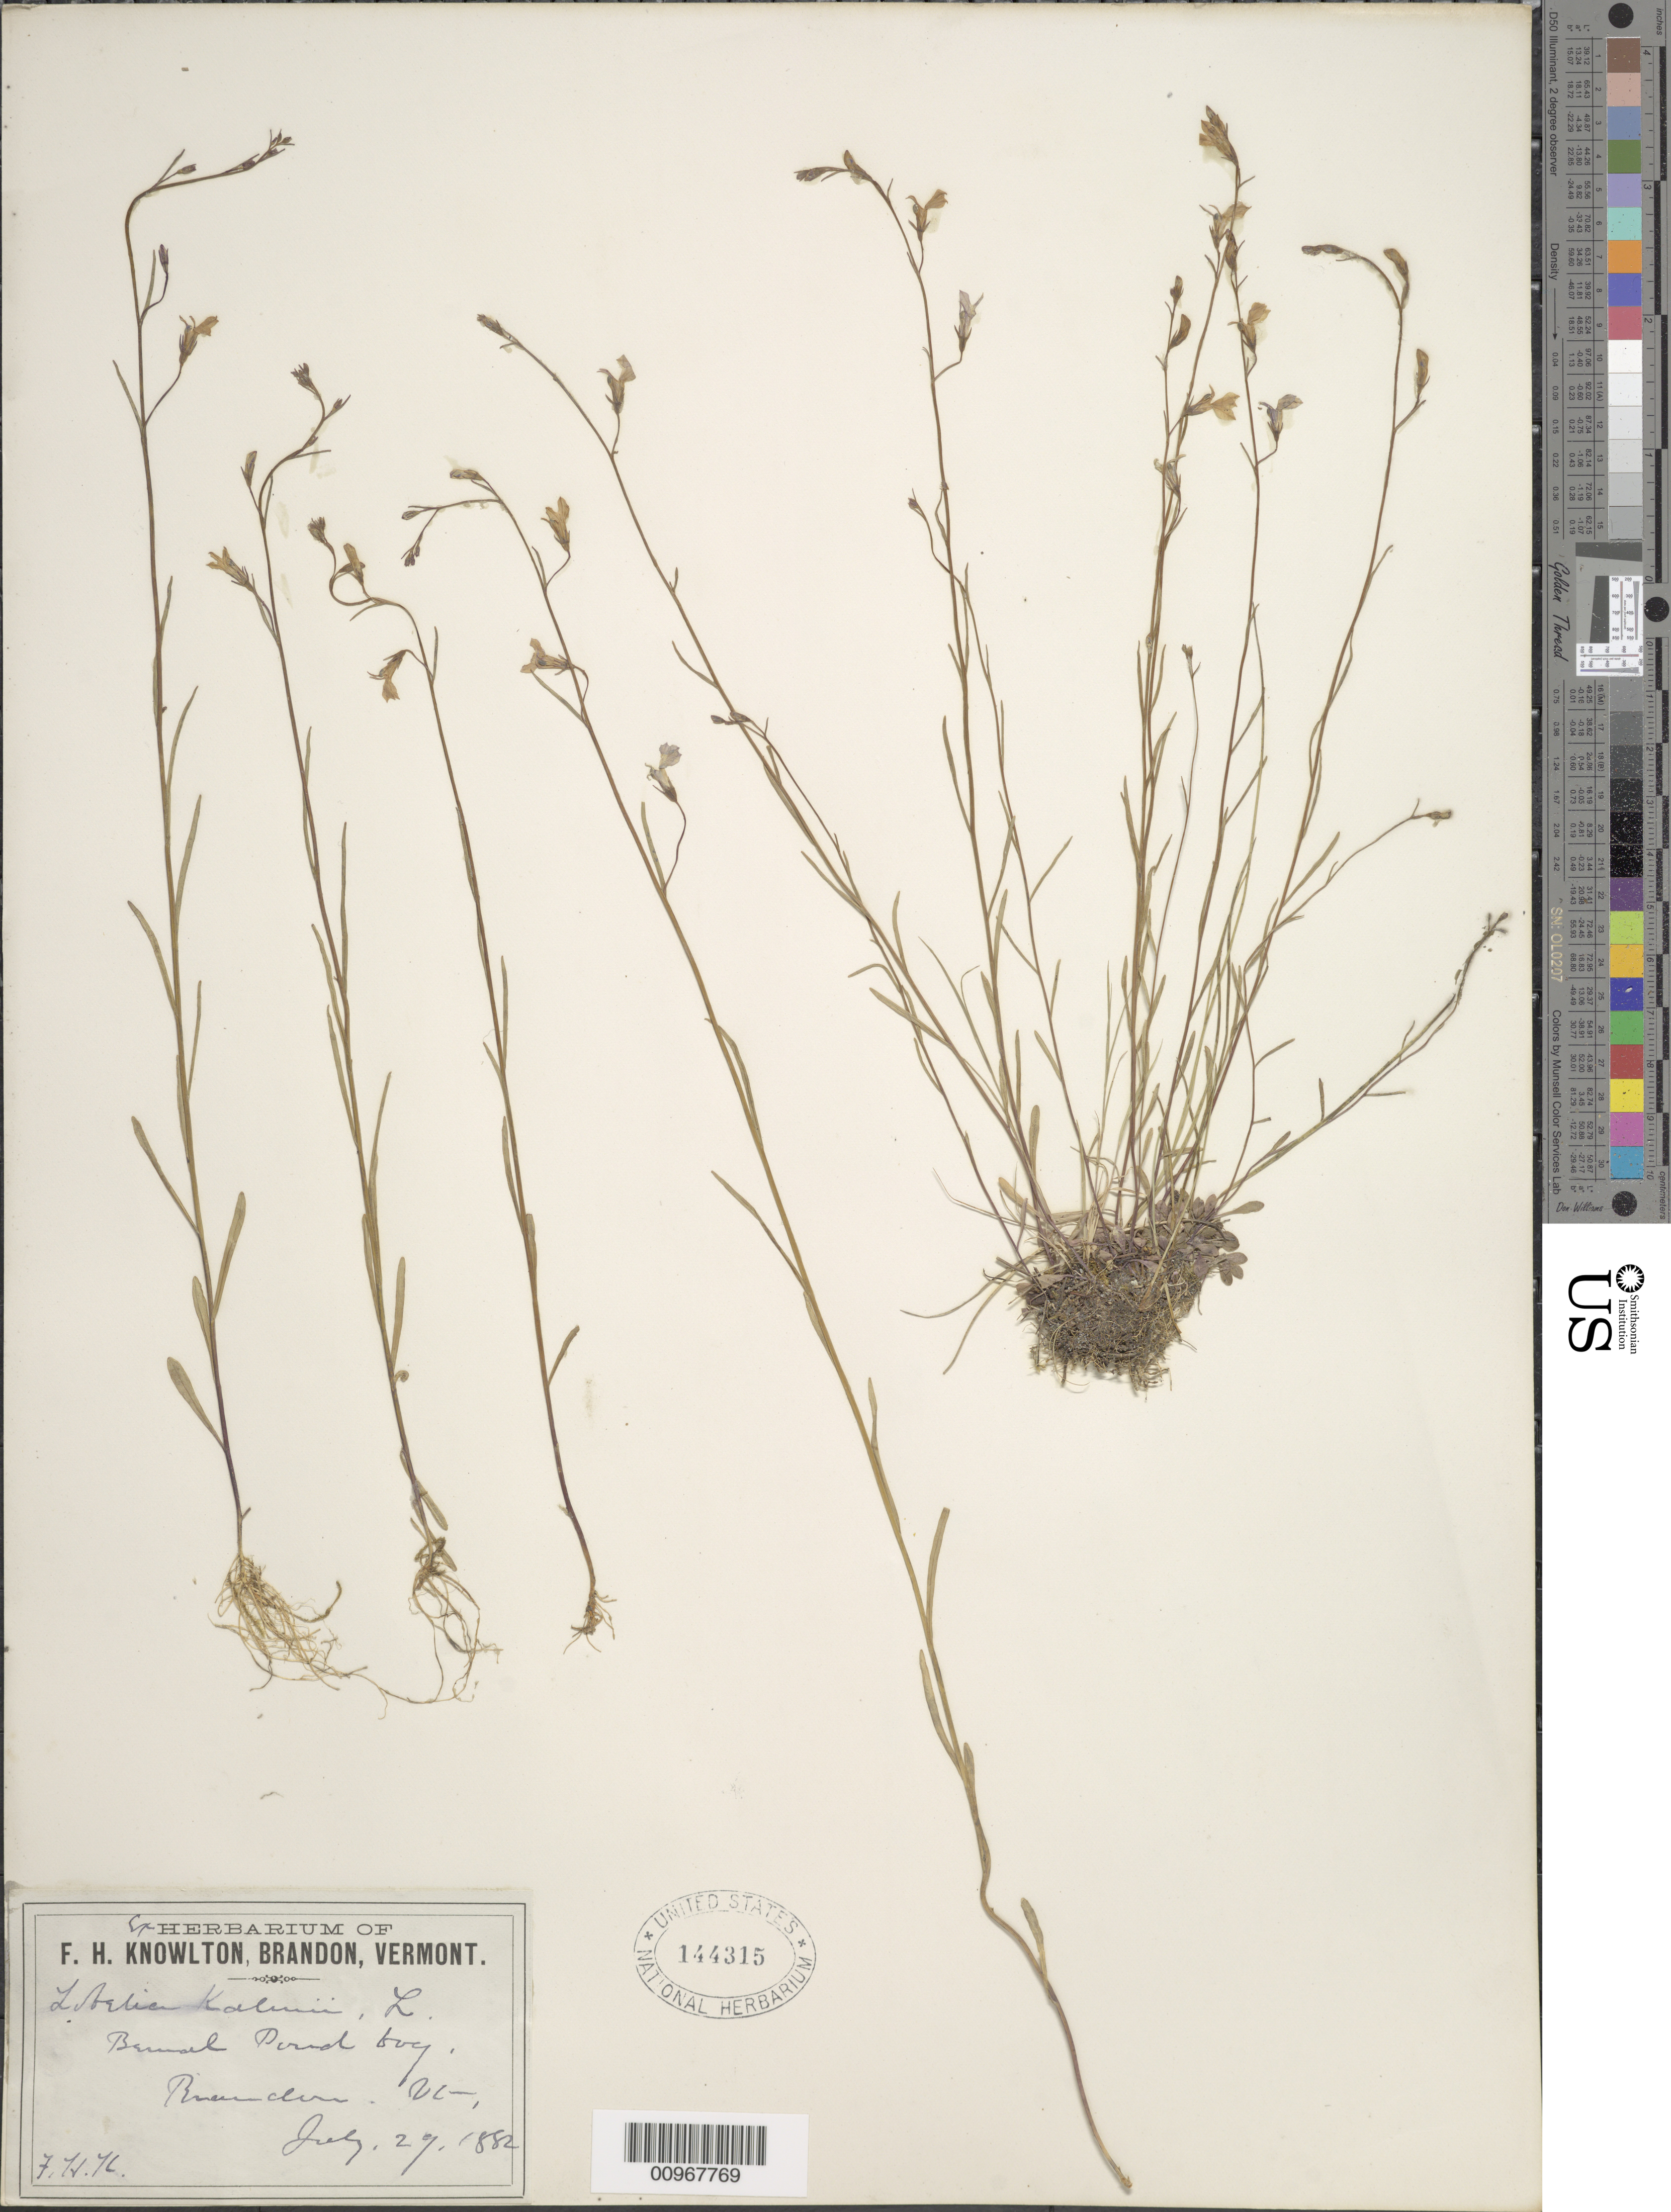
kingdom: Plantae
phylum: Tracheophyta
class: Magnoliopsida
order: Asterales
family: Campanulaceae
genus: Lobelia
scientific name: Lobelia kalmii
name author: L.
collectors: F. H. Knowlton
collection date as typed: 29 Jul 1882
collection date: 1882-07-29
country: United States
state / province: Vermont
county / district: Rutland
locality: Brandon, berrial pond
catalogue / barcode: US 144315